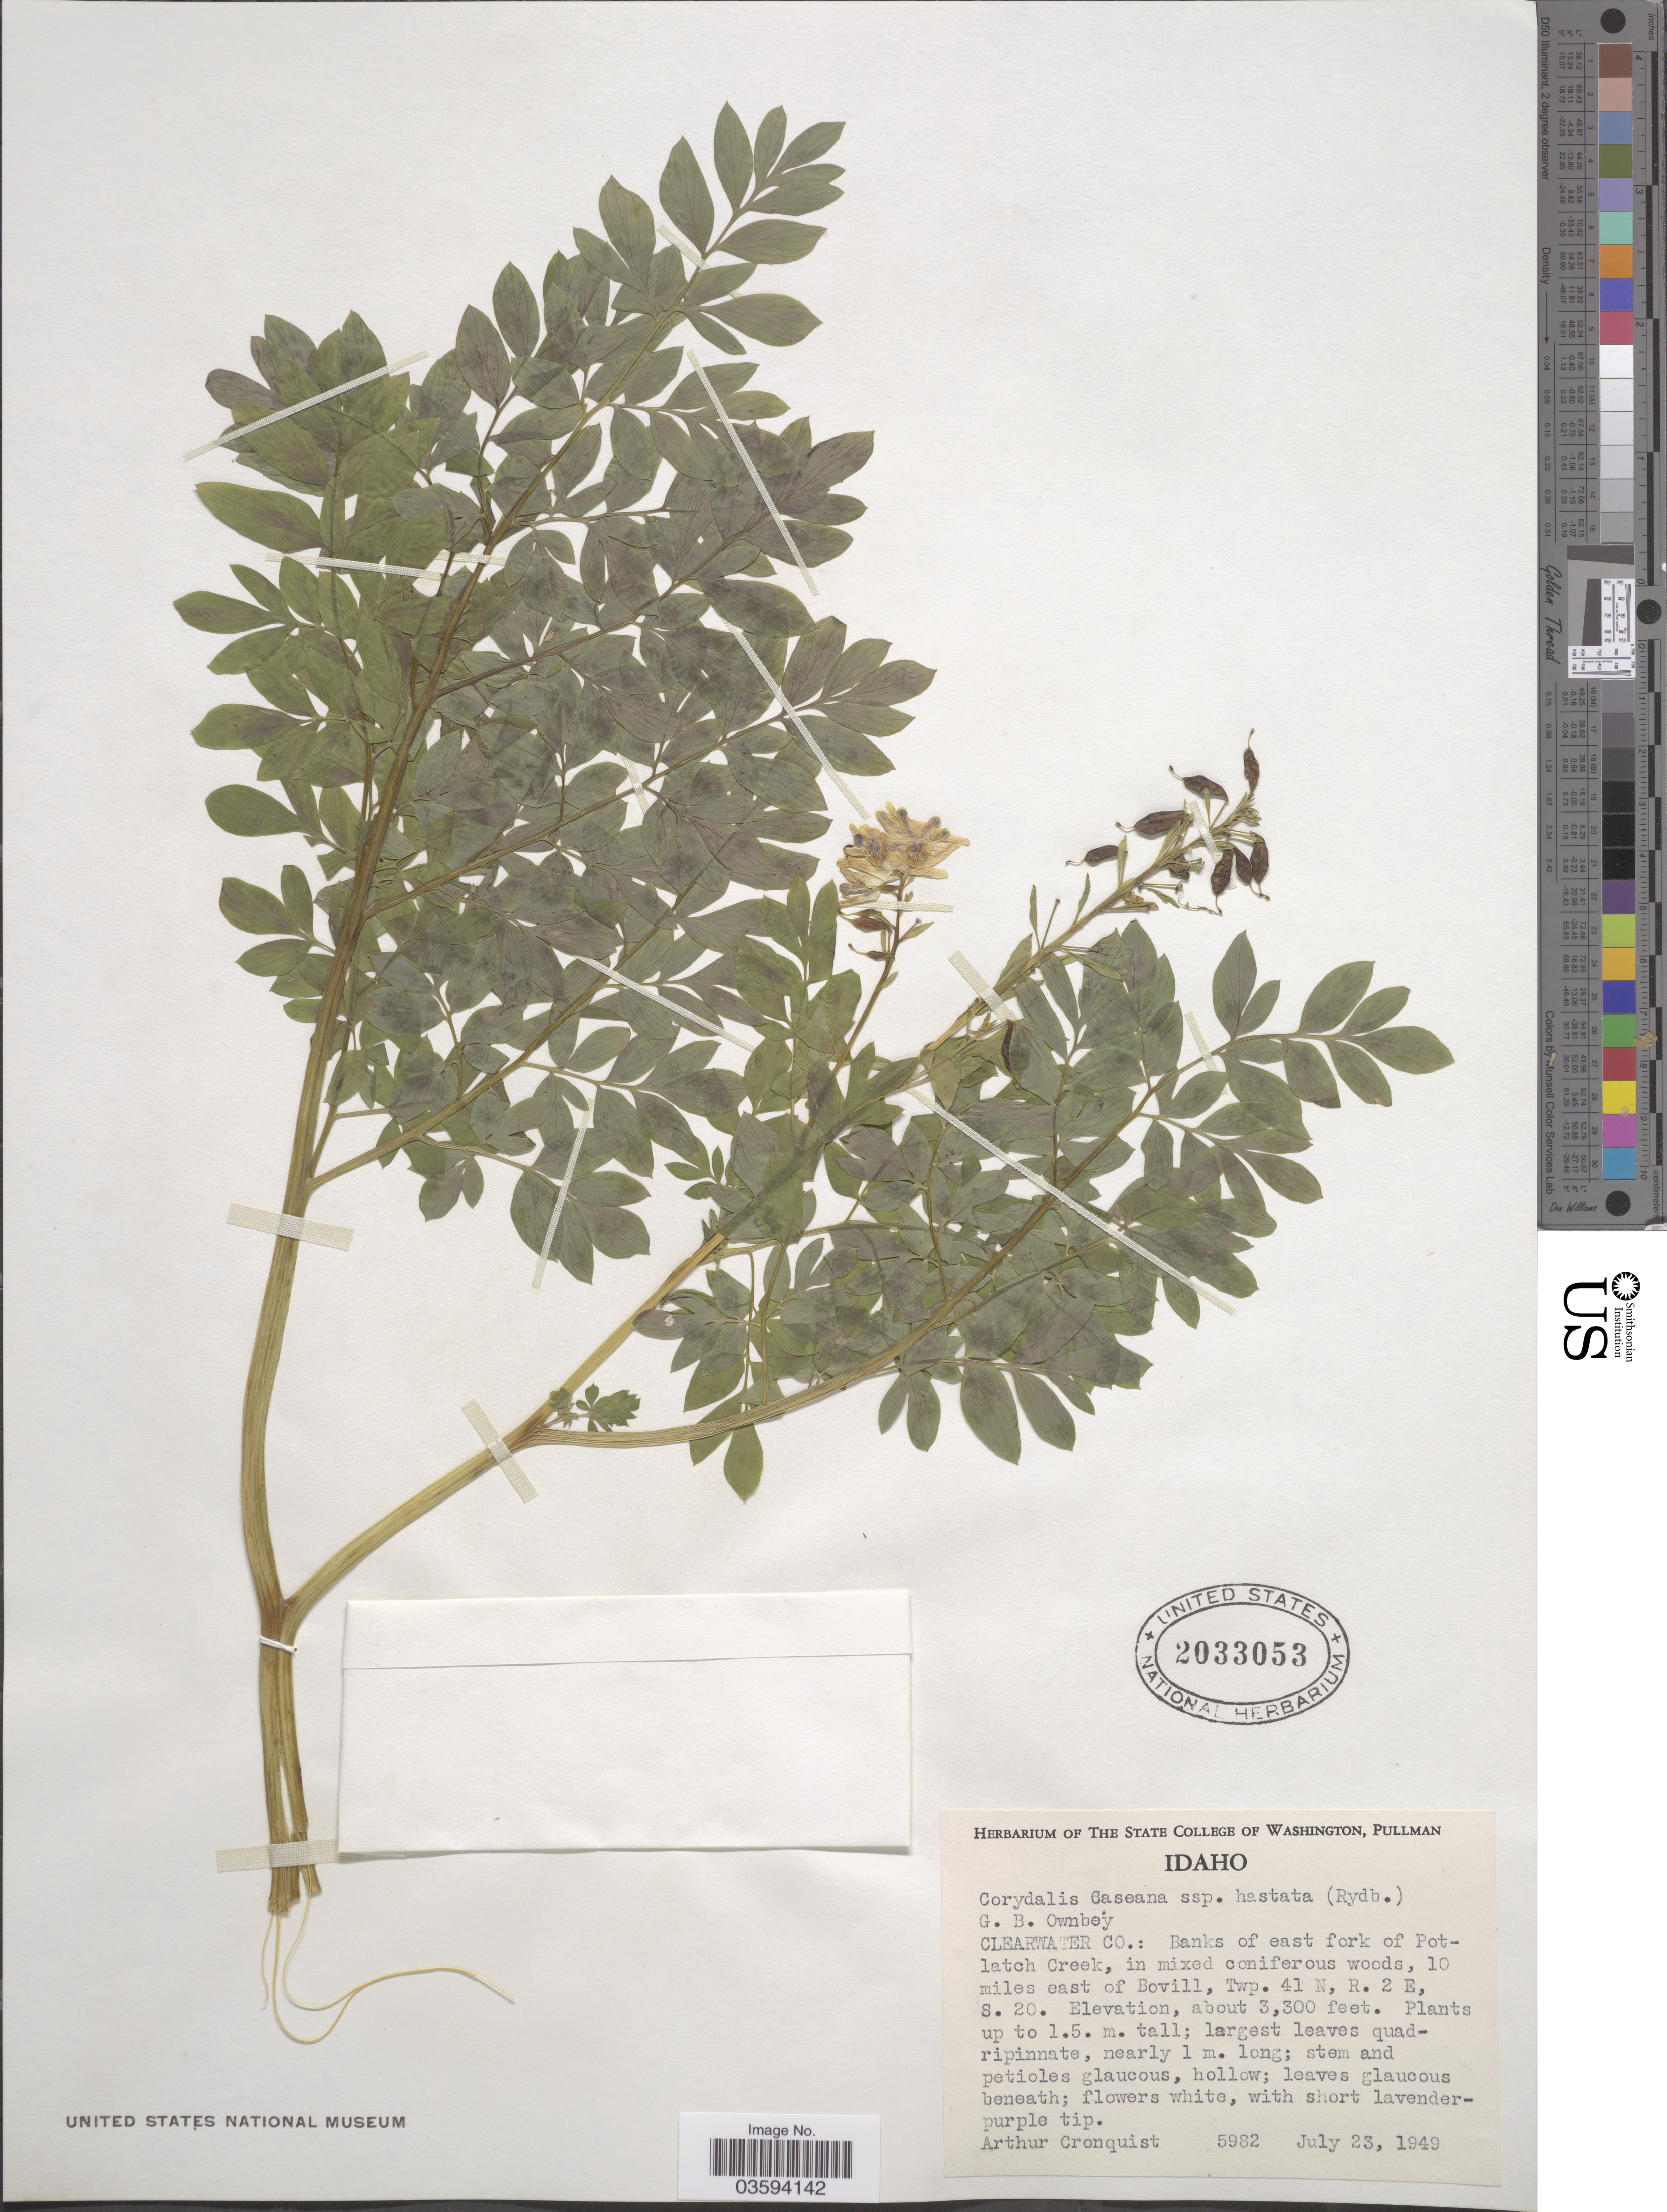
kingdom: Plantae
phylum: Tracheophyta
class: Magnoliopsida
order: Ranunculales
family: Papaveraceae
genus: Corydalis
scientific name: Corydalis caseana subsp. hastata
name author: (Rydb.) G.B. Ownbey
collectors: A. J. Cronquist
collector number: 5982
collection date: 1949-07-23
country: United States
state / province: Idaho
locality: Clearwater Co.: Banks of east fork of Potlatch Creek, in mixed coniferous woods, 10 miles east of Bovill, Twp. 41 N, R. 2 E, S. 20.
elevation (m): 1006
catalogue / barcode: US 2033053